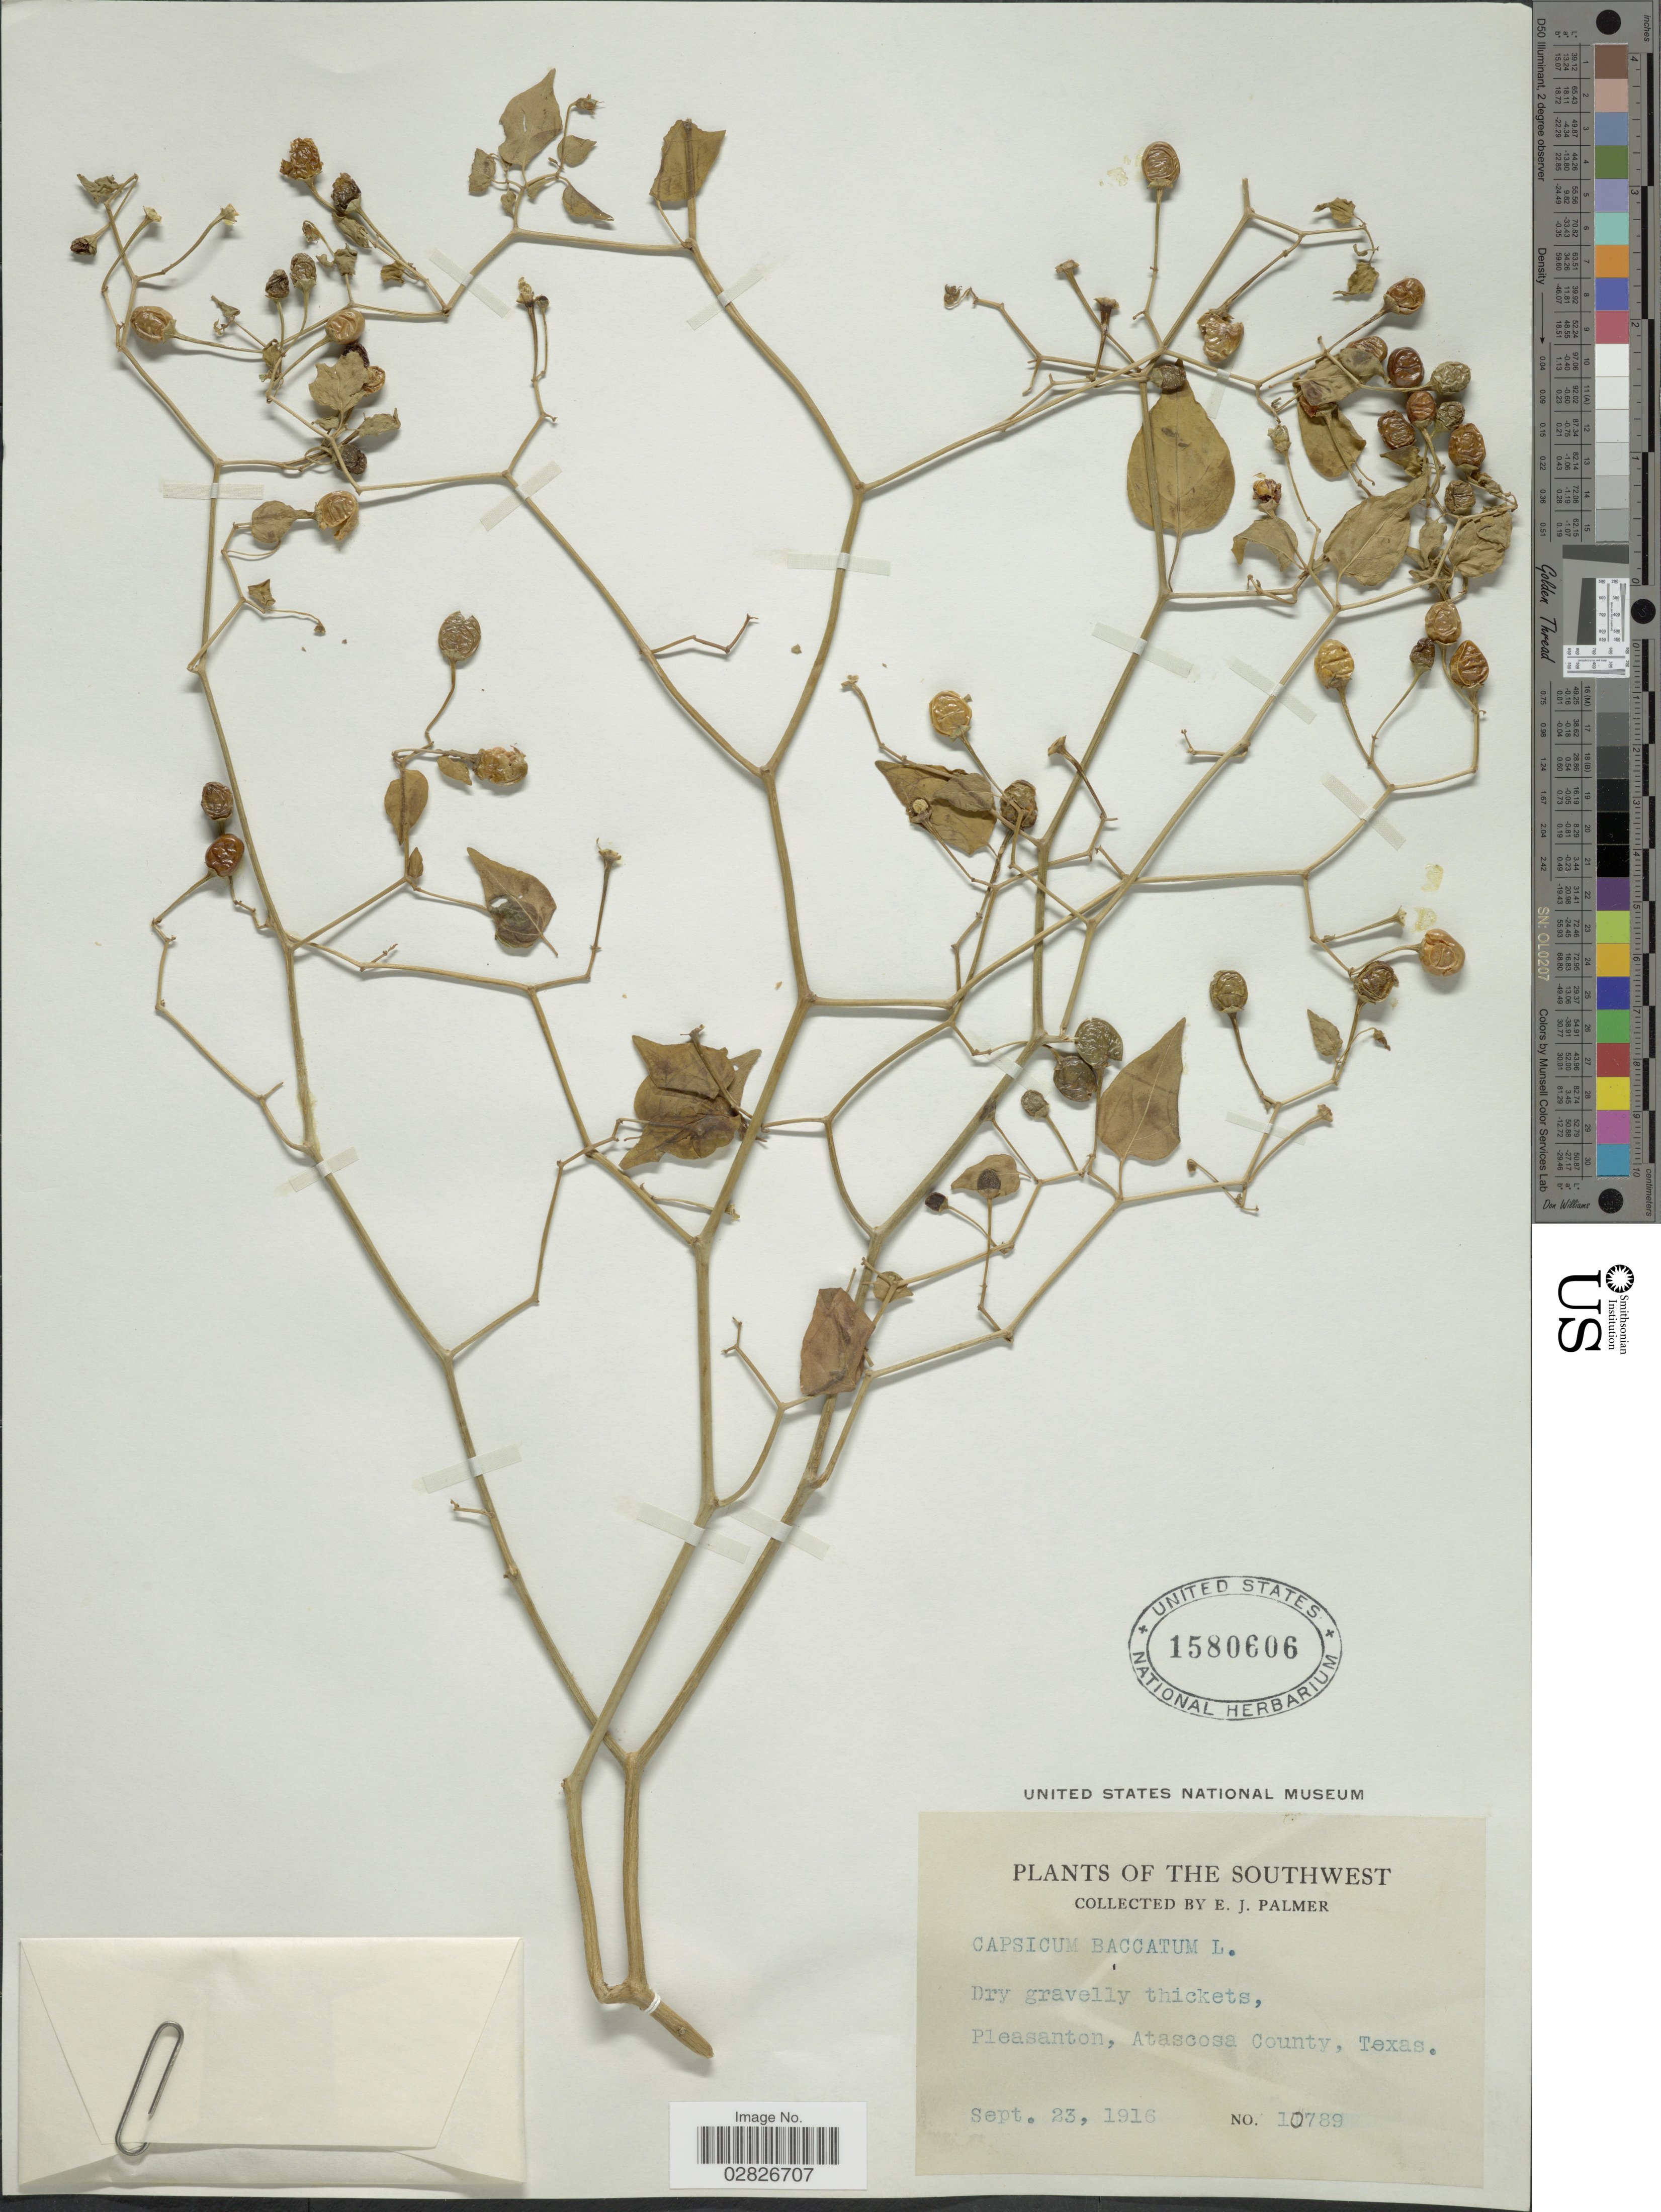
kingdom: Plantae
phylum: Tracheophyta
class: Magnoliopsida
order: Solanales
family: Solanaceae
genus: Capsicum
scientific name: Capsicum baccatum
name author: L.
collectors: E. J. Palmer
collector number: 10789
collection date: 1916-09-23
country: United States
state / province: Texas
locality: The Southwest, Pleasanton, Atascosa County.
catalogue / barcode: US 1580606